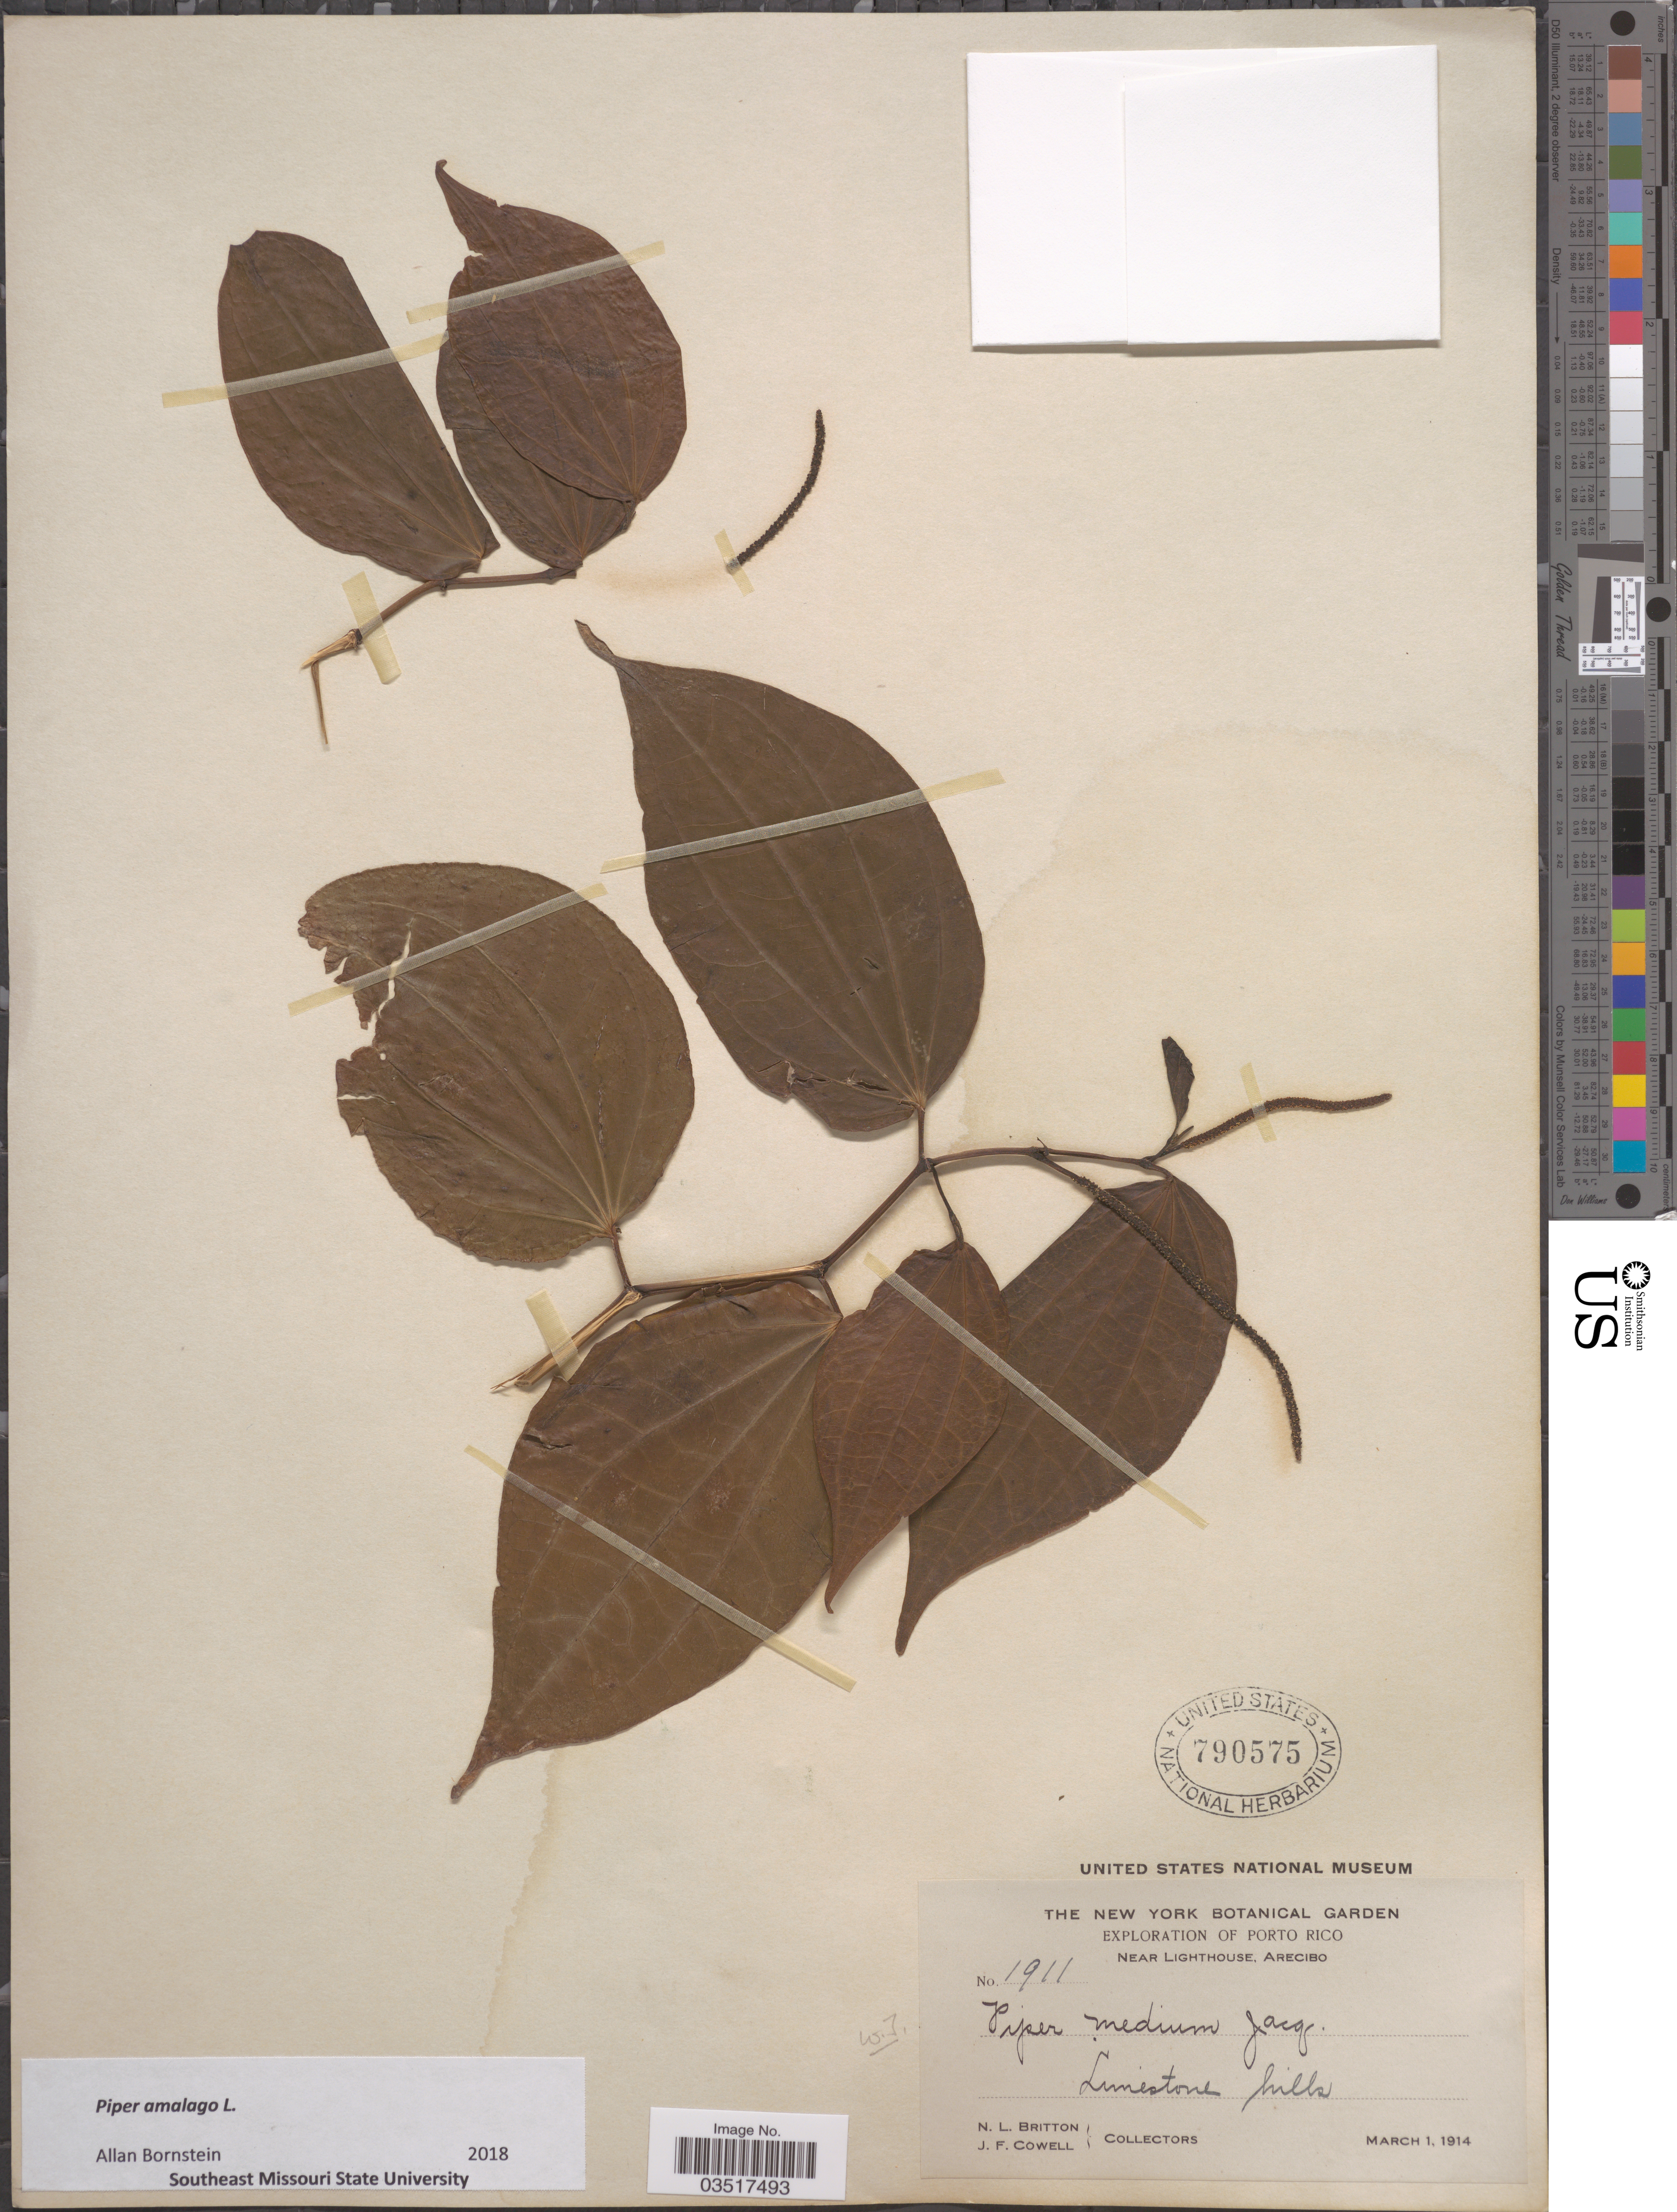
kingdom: Plantae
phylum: Tracheophyta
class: Magnoliopsida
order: Piperales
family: Piperaceae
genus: Piper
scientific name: Piper amalago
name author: L.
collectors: N. Britton & J. F. Cowell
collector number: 1911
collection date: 1914-03-01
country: Puerto Rico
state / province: Arecibo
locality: Porto Rico. Near Lighthouse. Limestone hills.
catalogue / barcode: US 790575